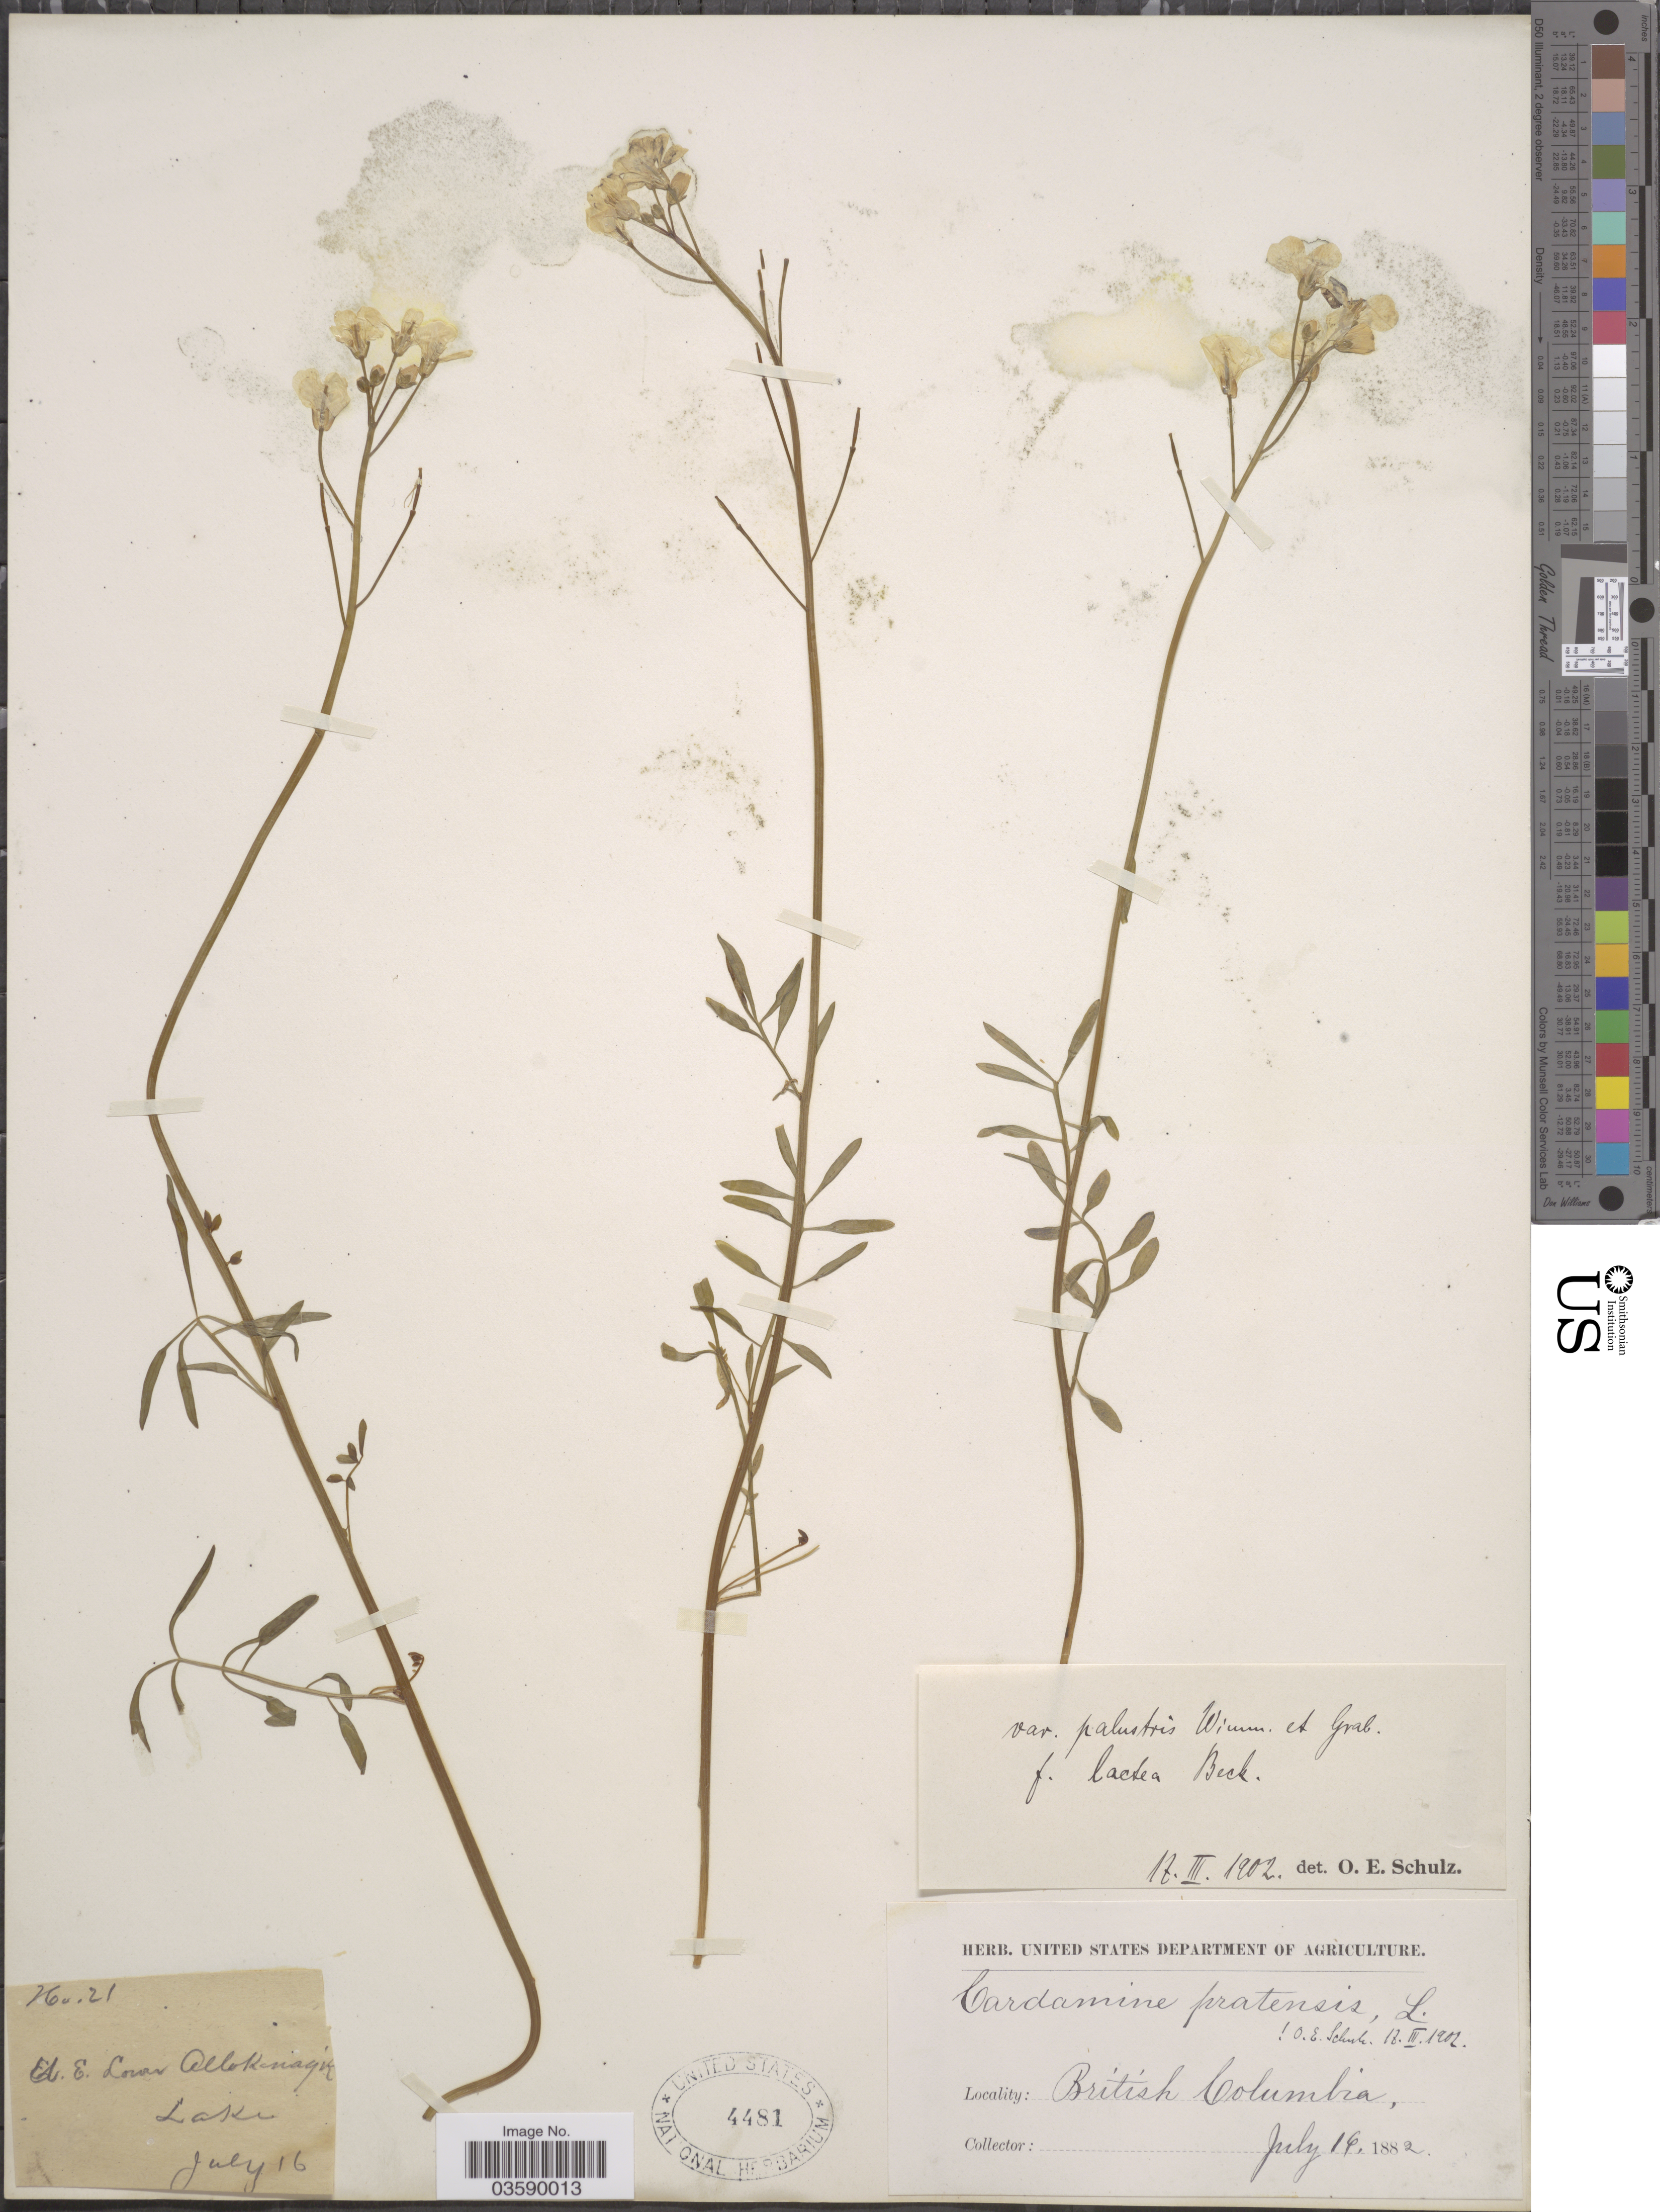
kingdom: Plantae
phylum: Tracheophyta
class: Magnoliopsida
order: Brassicales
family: Brassicaceae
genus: Cardamine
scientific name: Cardamine pratensis var. pratensis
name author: L.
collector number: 21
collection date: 1882-07-16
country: Canada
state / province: British Columbia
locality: Lower Allokinagik Lake.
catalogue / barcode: US 4481